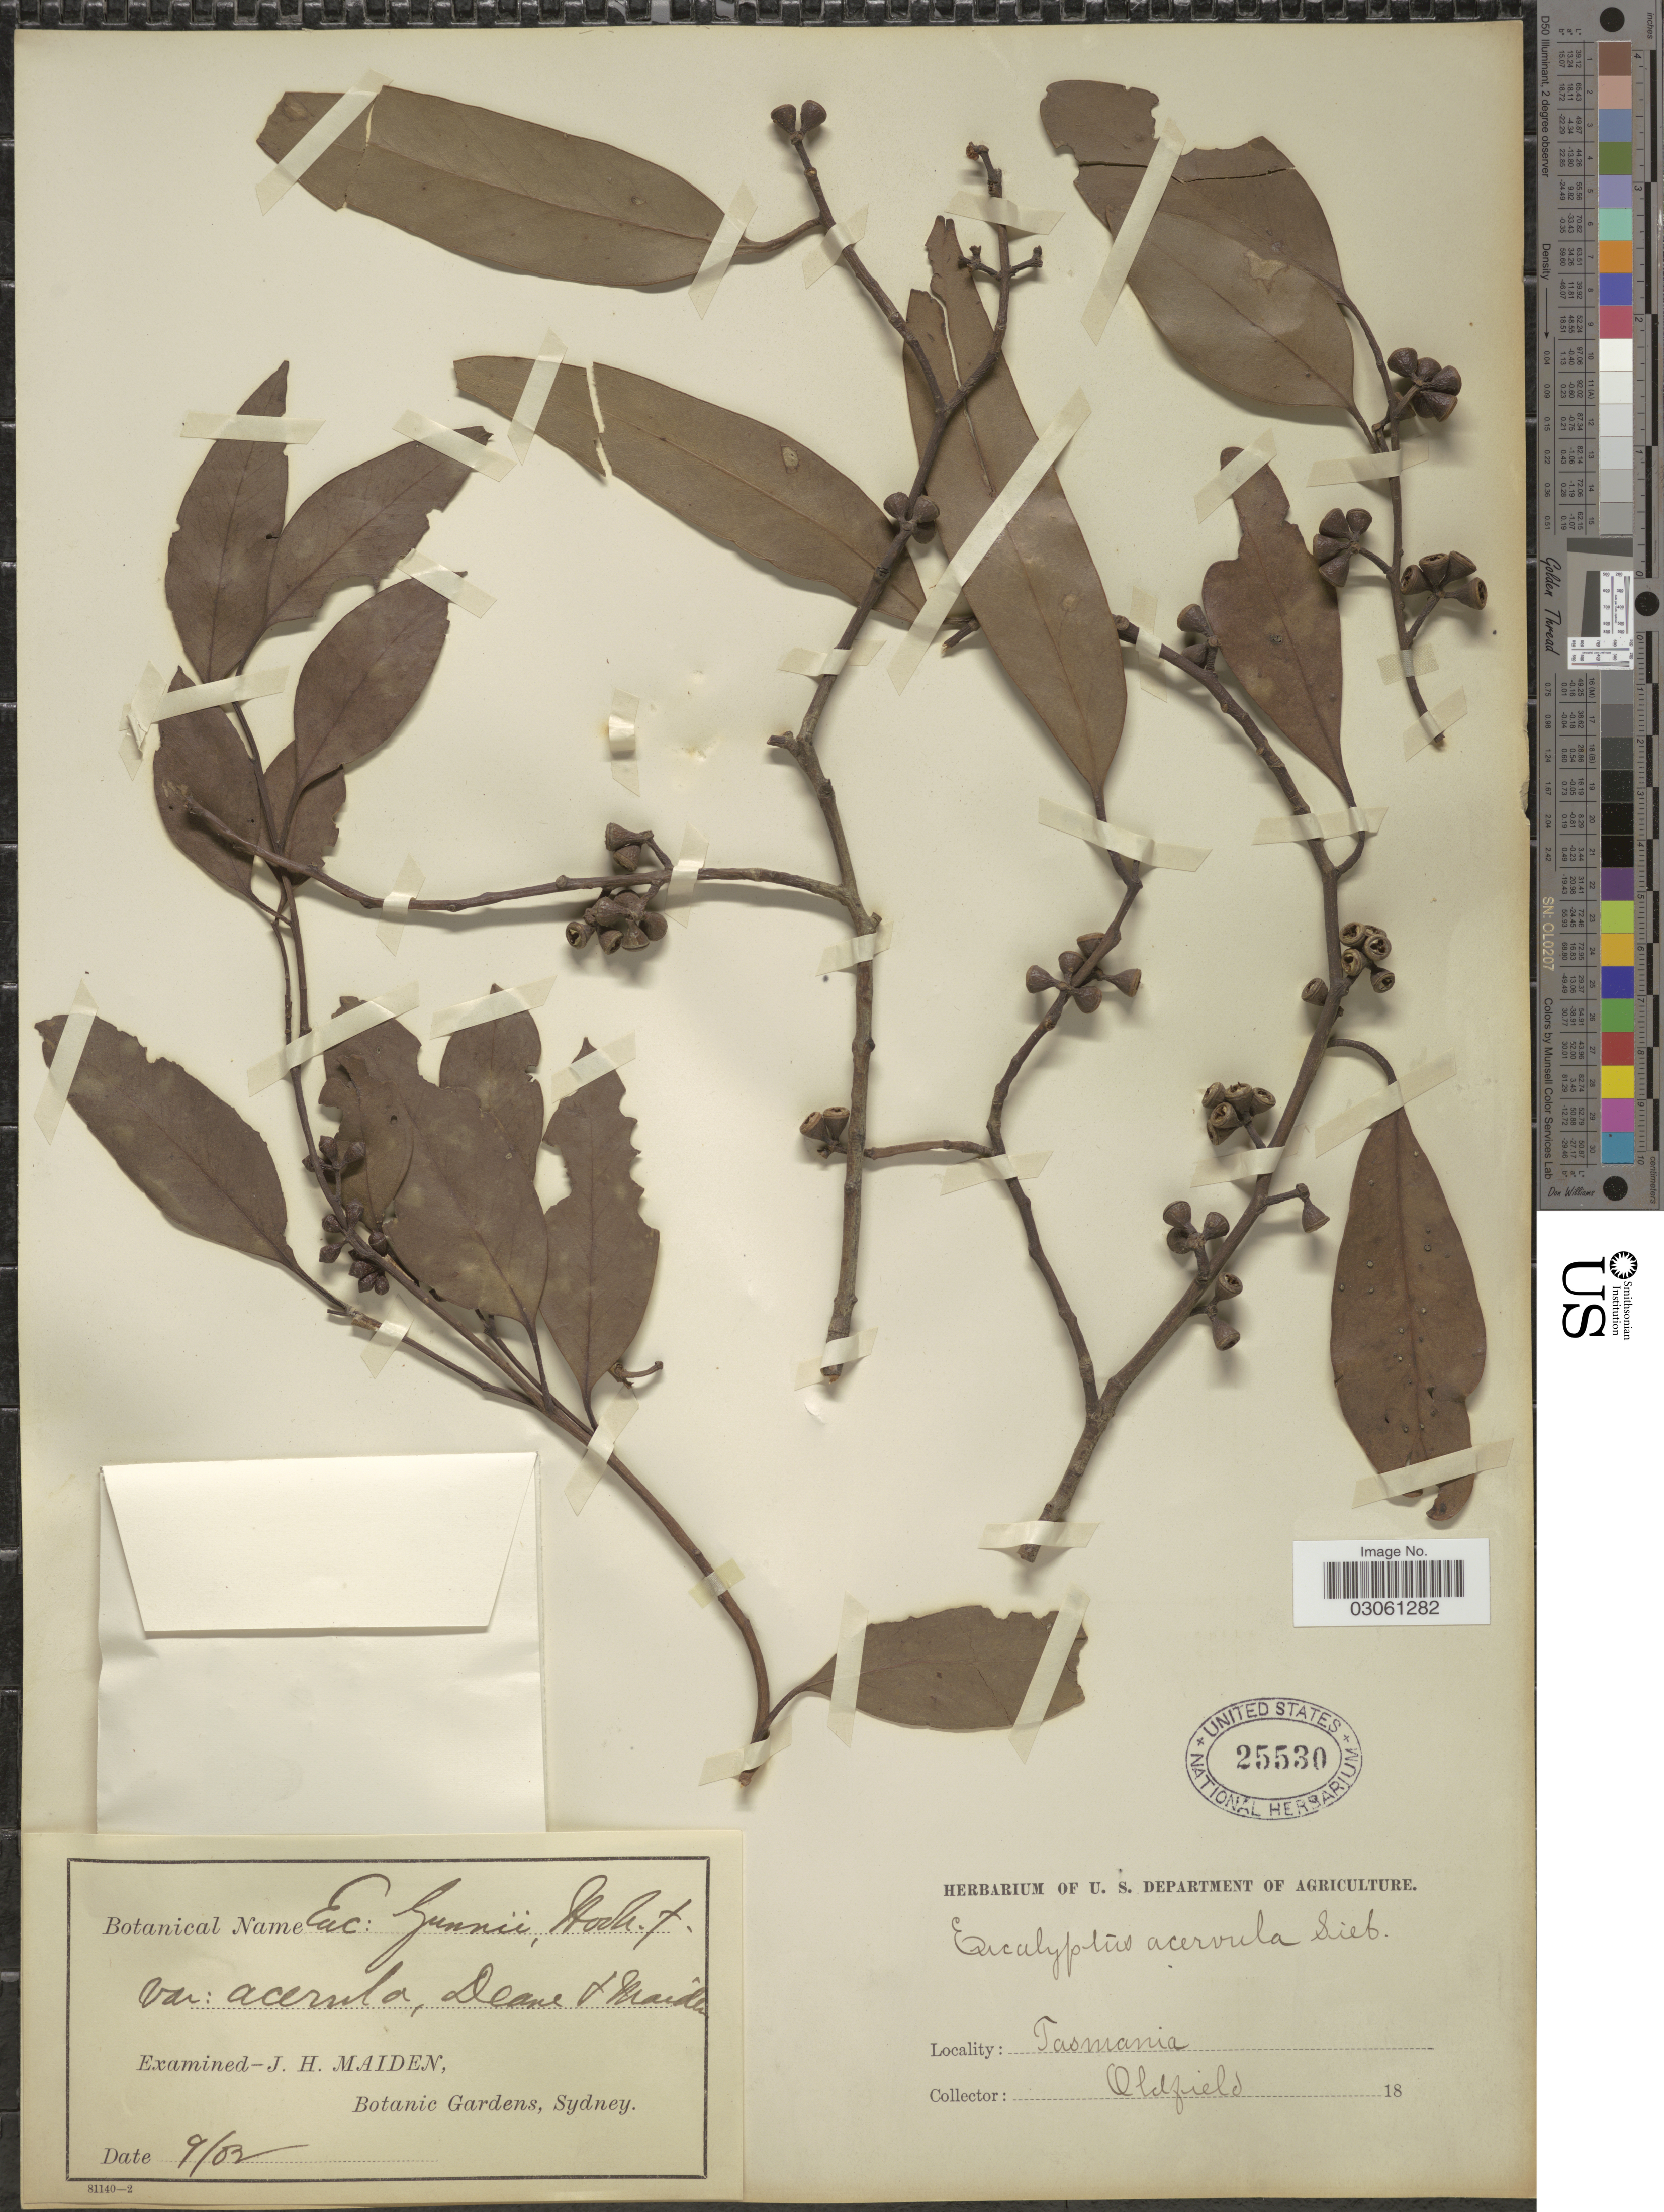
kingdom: Plantae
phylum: Tracheophyta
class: Magnoliopsida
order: Myrtales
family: Myrtaceae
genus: Eucalyptus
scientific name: Eucalyptus gunnii var. acervula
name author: H. Deane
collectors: Oldfield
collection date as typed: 18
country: Australia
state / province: Tasmania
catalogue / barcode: US 25530